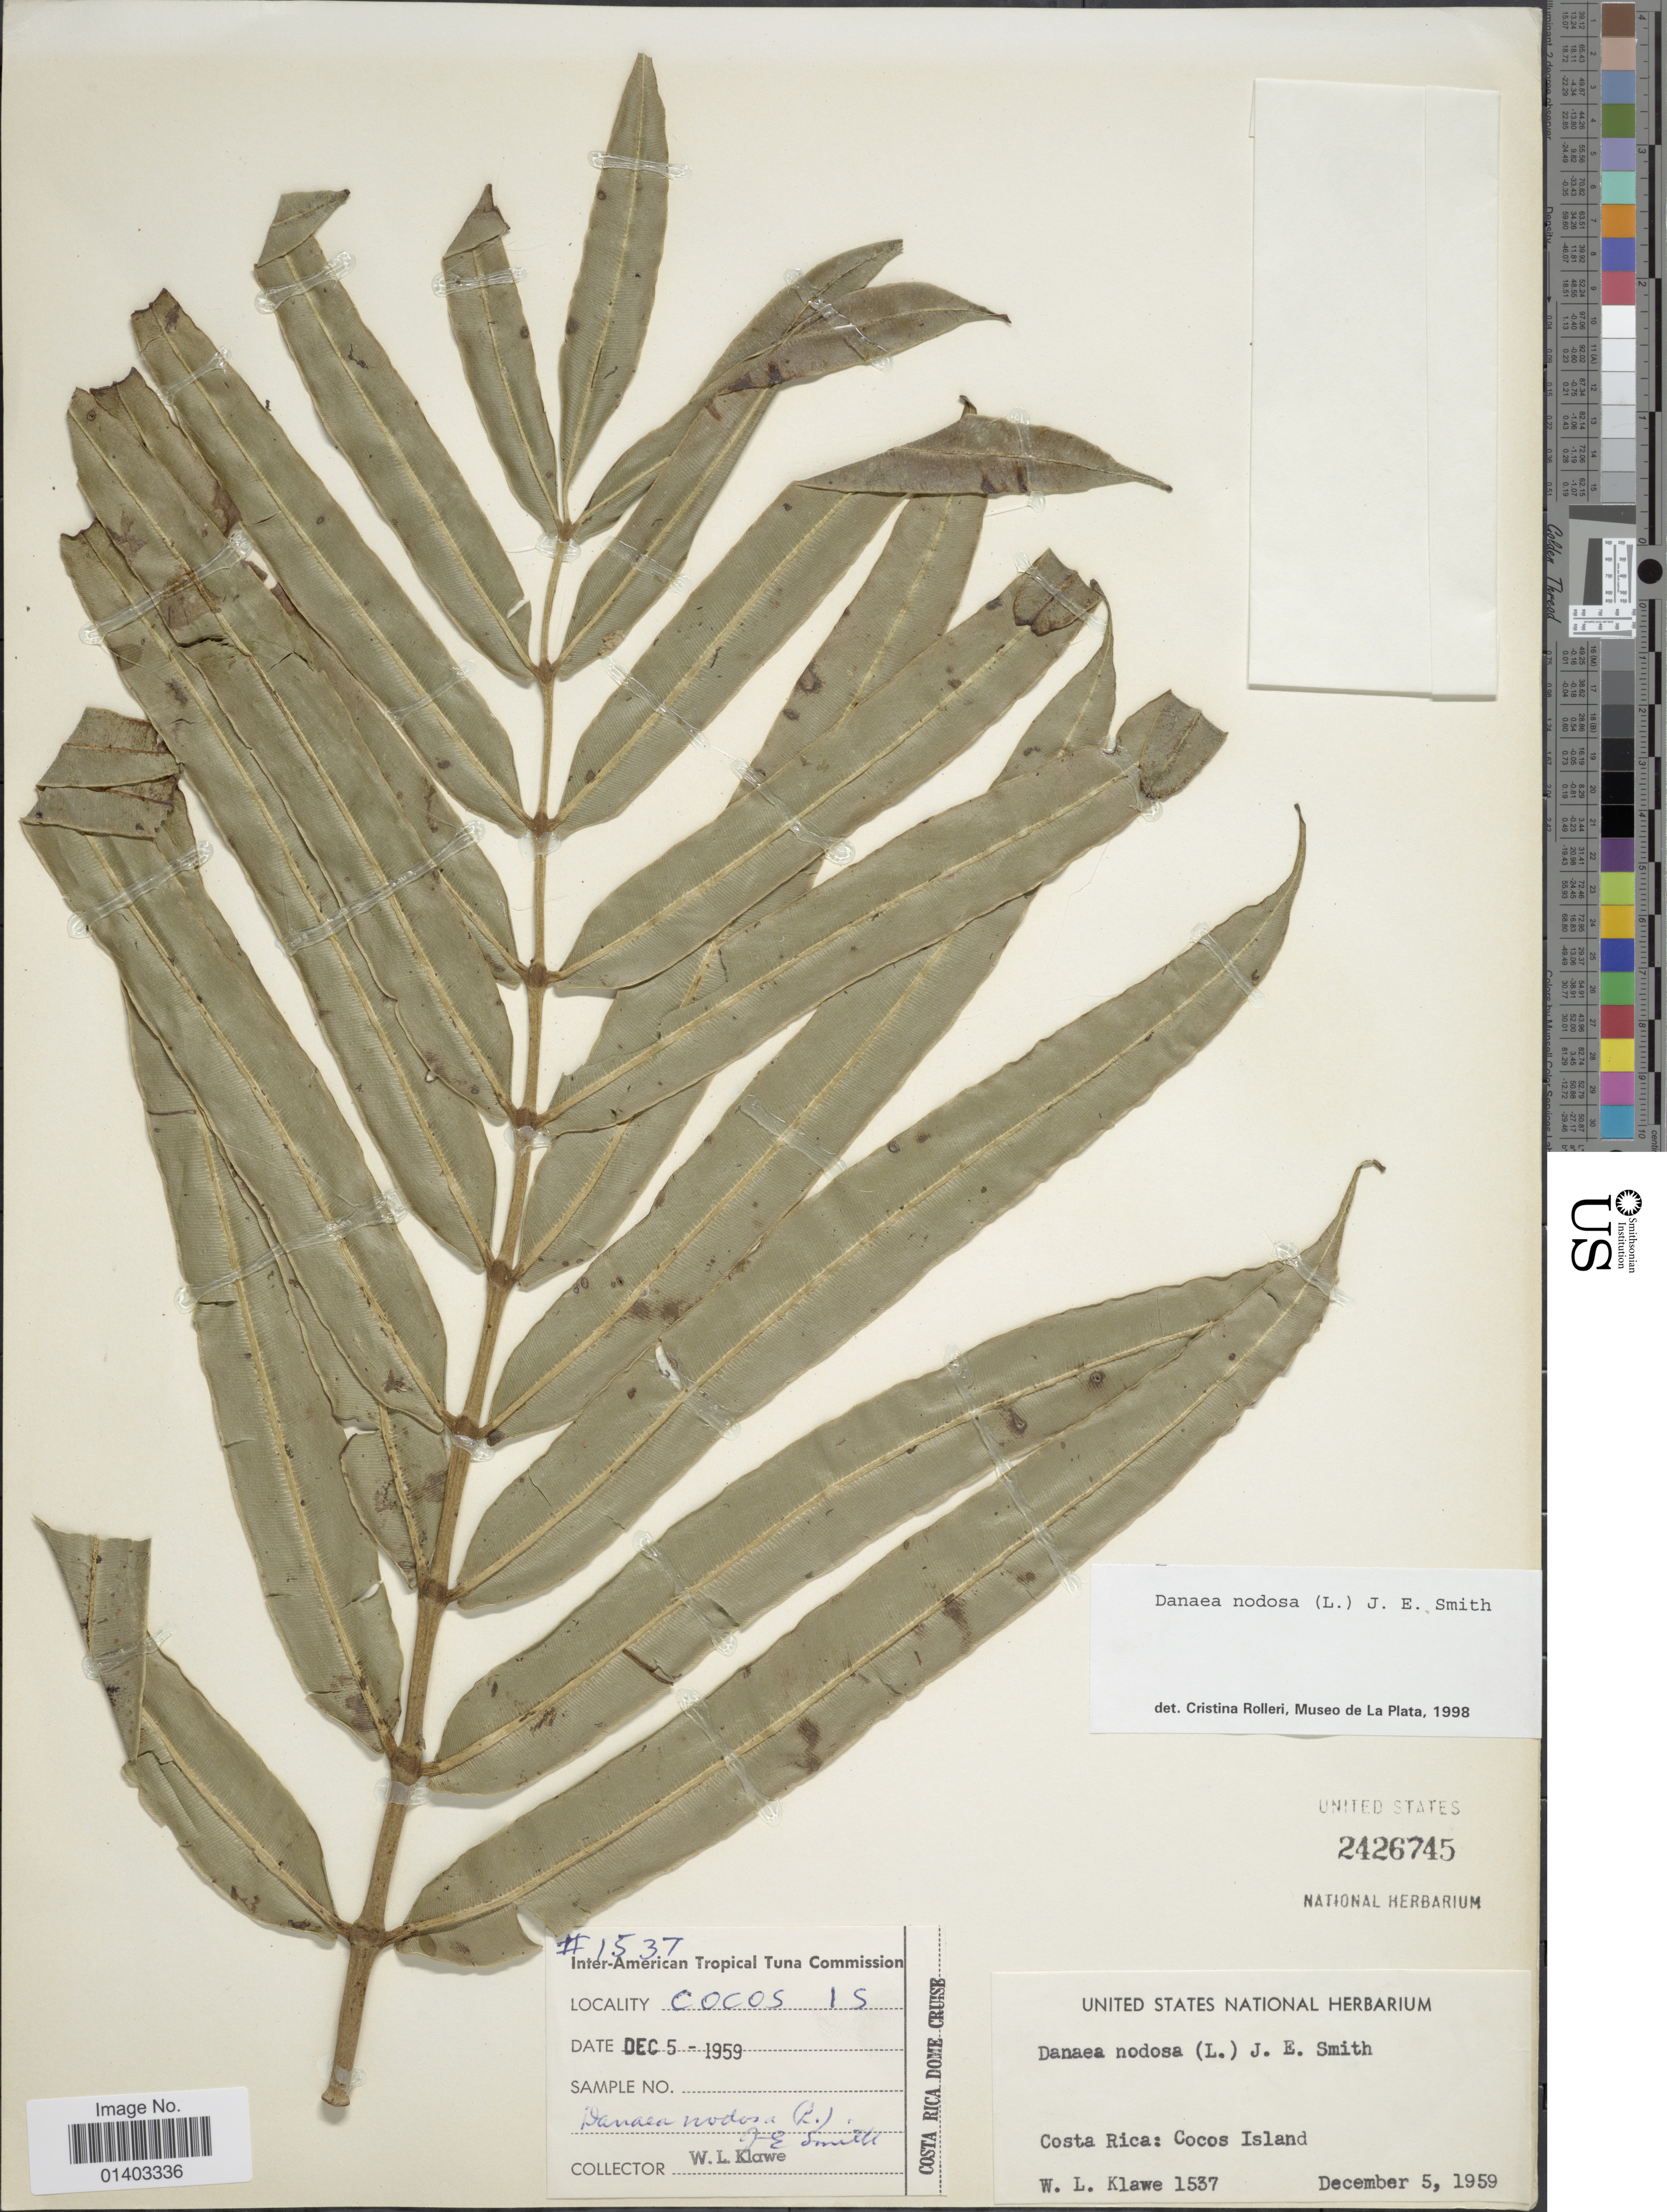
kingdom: Plantae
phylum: Tracheophyta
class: Polypodiopsida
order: Marattiales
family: Marattiaceae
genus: Danaea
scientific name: Danaea nodosa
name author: (L.) Sm.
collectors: W. Klawe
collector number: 1537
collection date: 1959-12-05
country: Costa Rica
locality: Cocos Island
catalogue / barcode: US 2426745